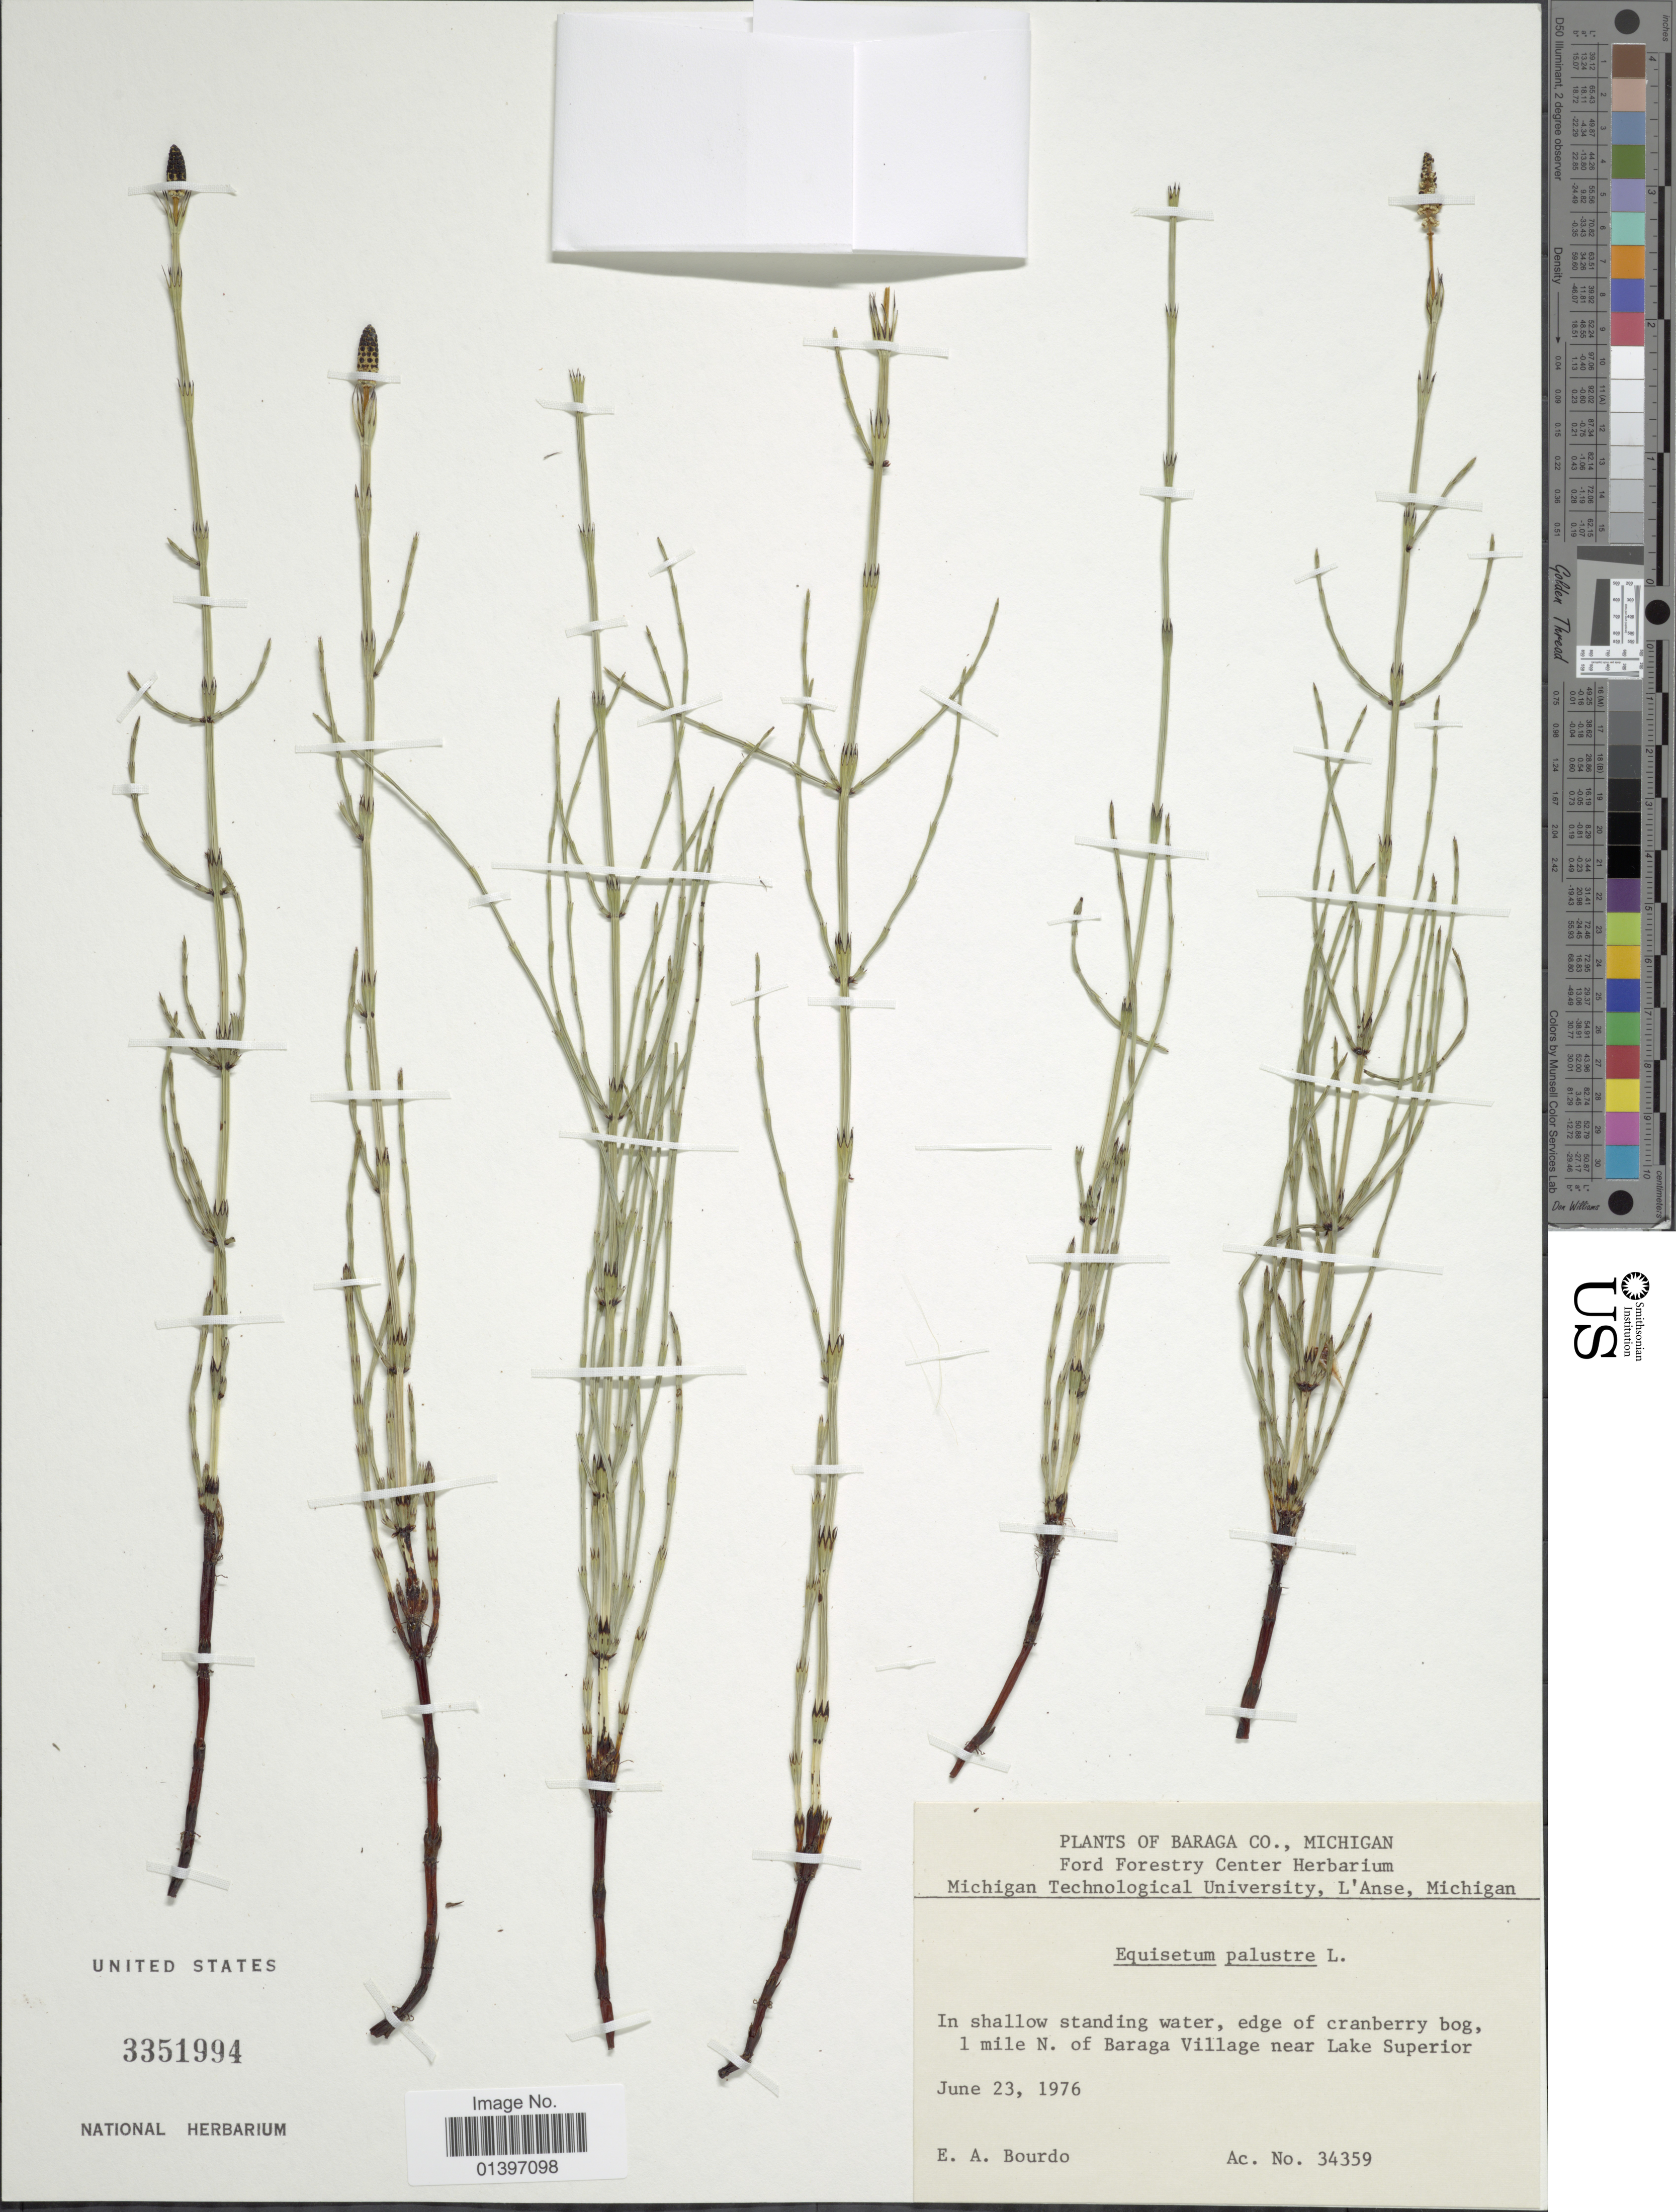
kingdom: Plantae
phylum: Tracheophyta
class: Polypodiopsida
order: Equisetales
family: Equisetaceae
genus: Equisetum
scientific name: Equisetum palustre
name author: L.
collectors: E. Bourdo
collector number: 34359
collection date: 1976-06-23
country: United States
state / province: Michigan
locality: Baraga Co., in shallow standing water, edge of cranberry bog, 1 mile N. of Baraga Village near Lake Superior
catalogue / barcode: US 3351994